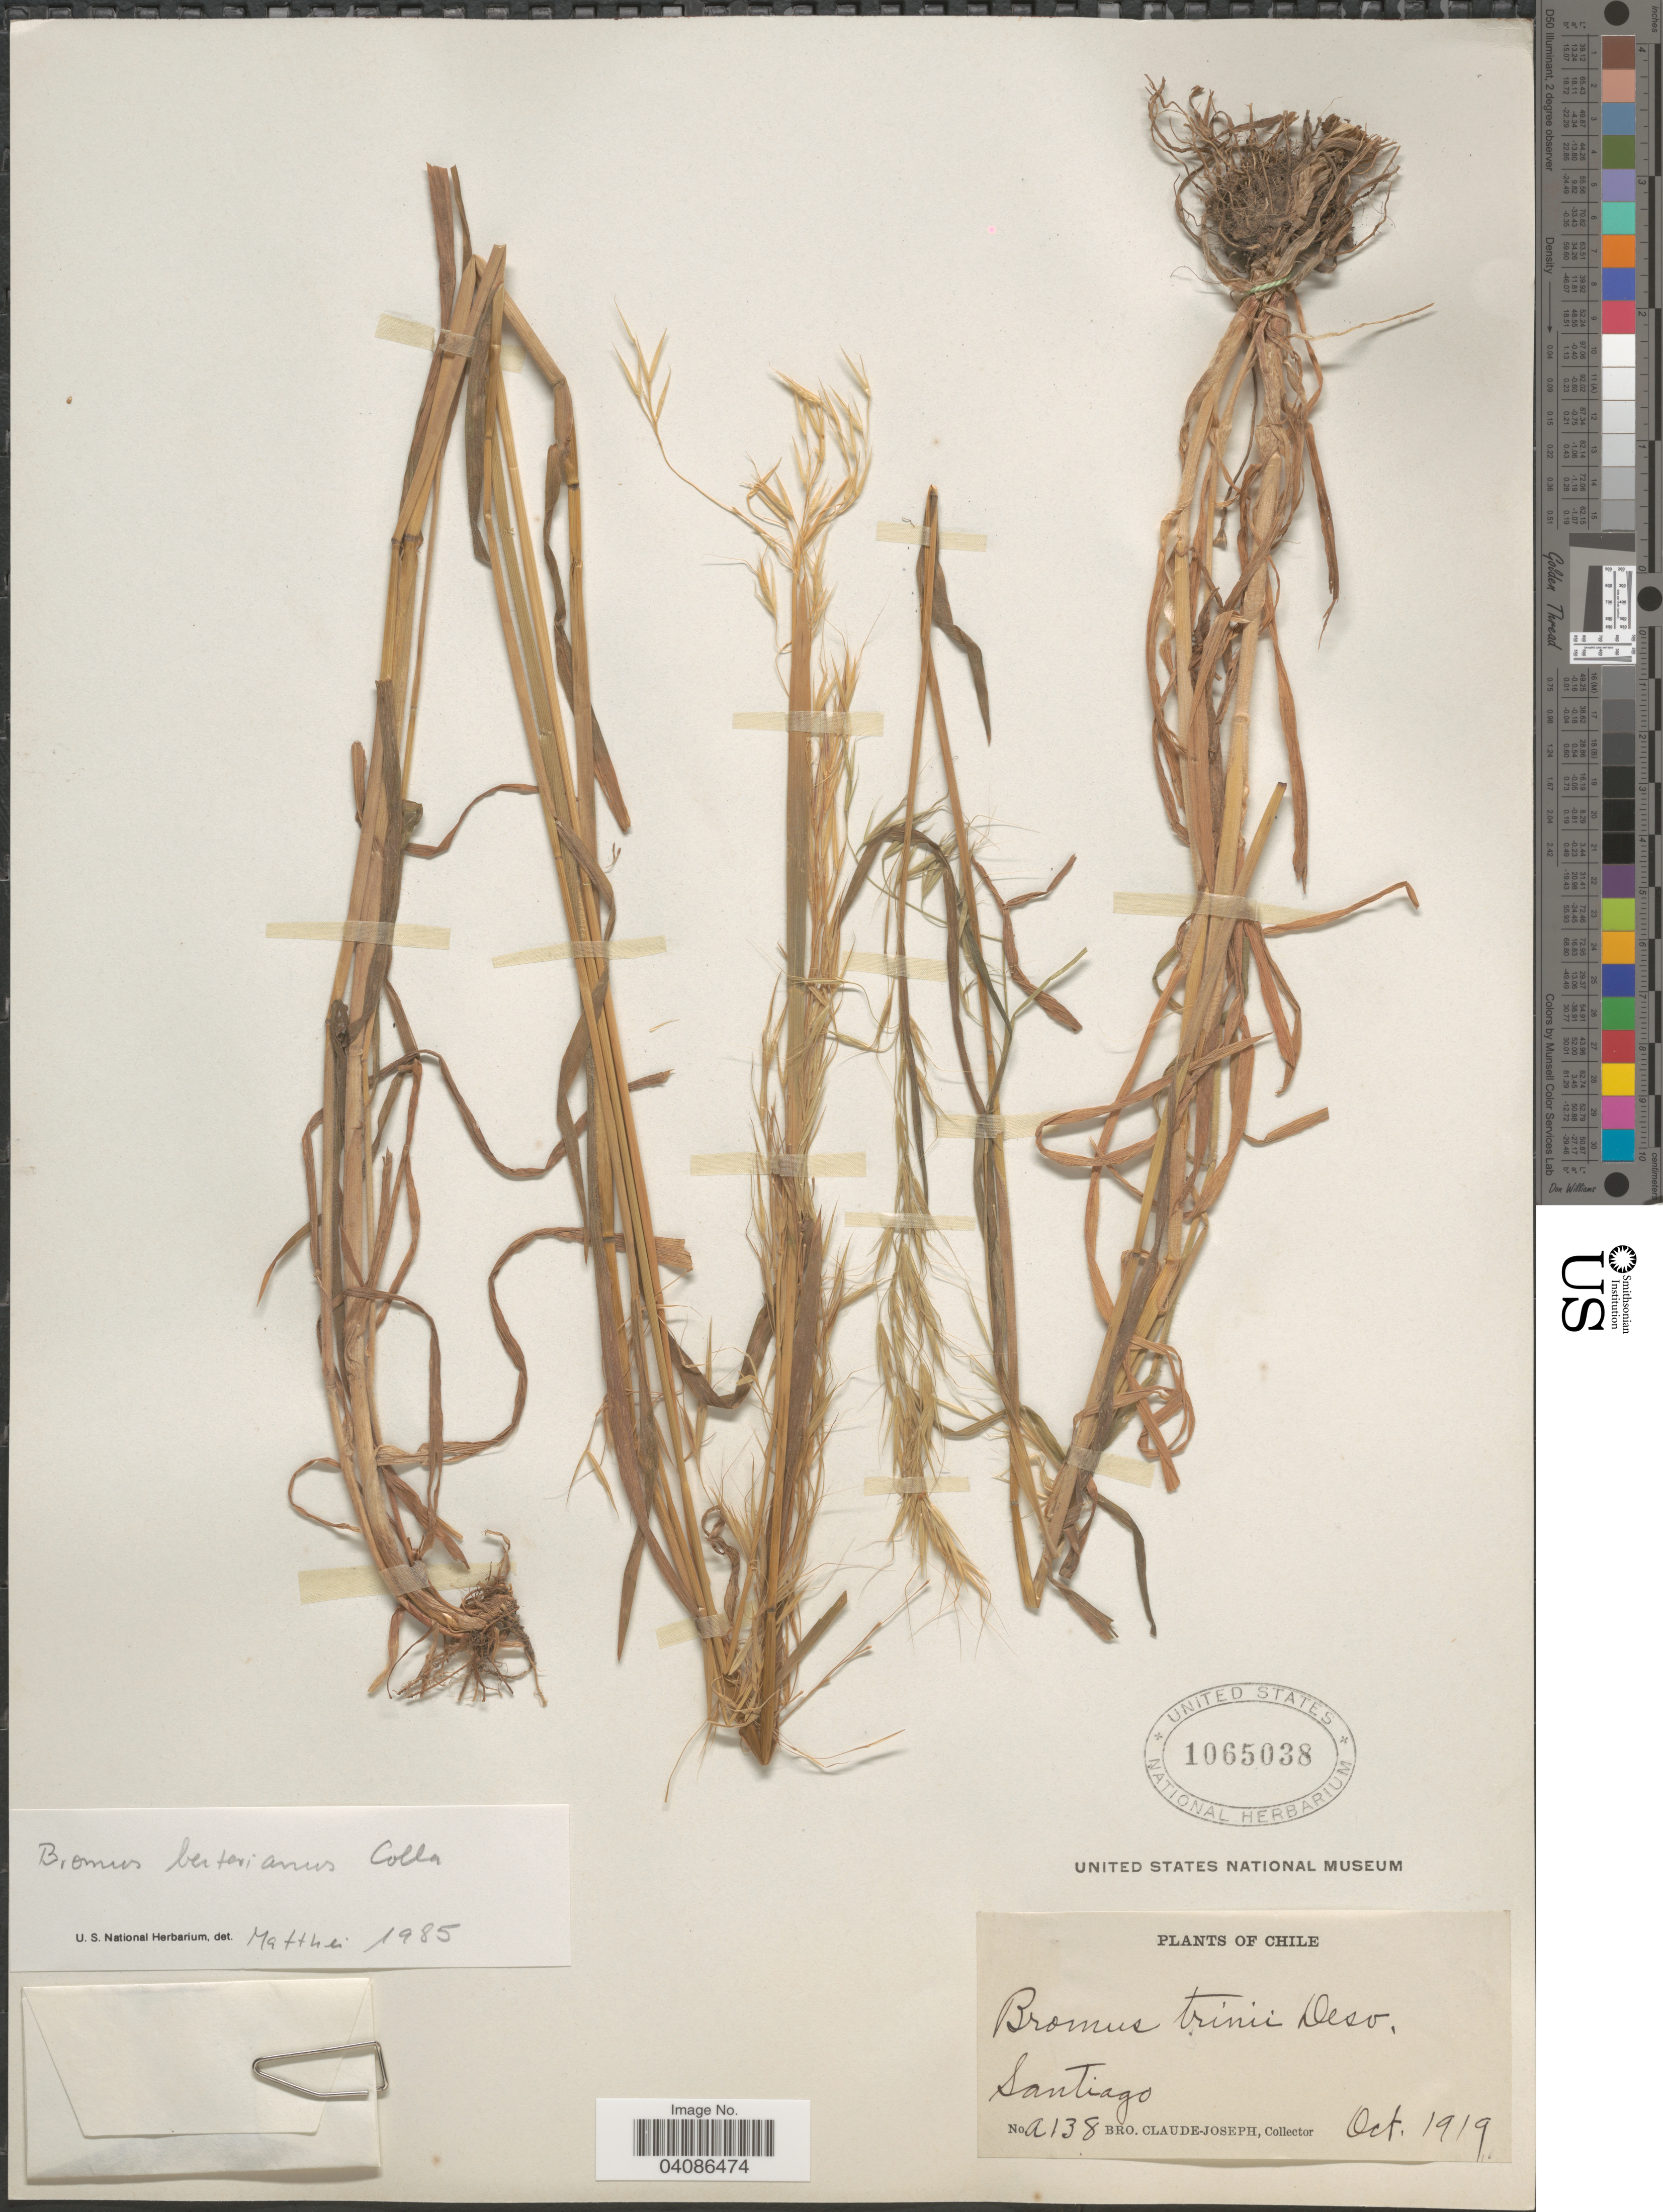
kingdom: Plantae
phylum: Tracheophyta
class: Liliopsida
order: Poales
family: Poaceae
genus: Bromus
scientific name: Bromus berteroanus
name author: Colla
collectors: Bro. Claude-Joseph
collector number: A138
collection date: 1919-10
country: Chile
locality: Santiago.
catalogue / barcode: US 1065038